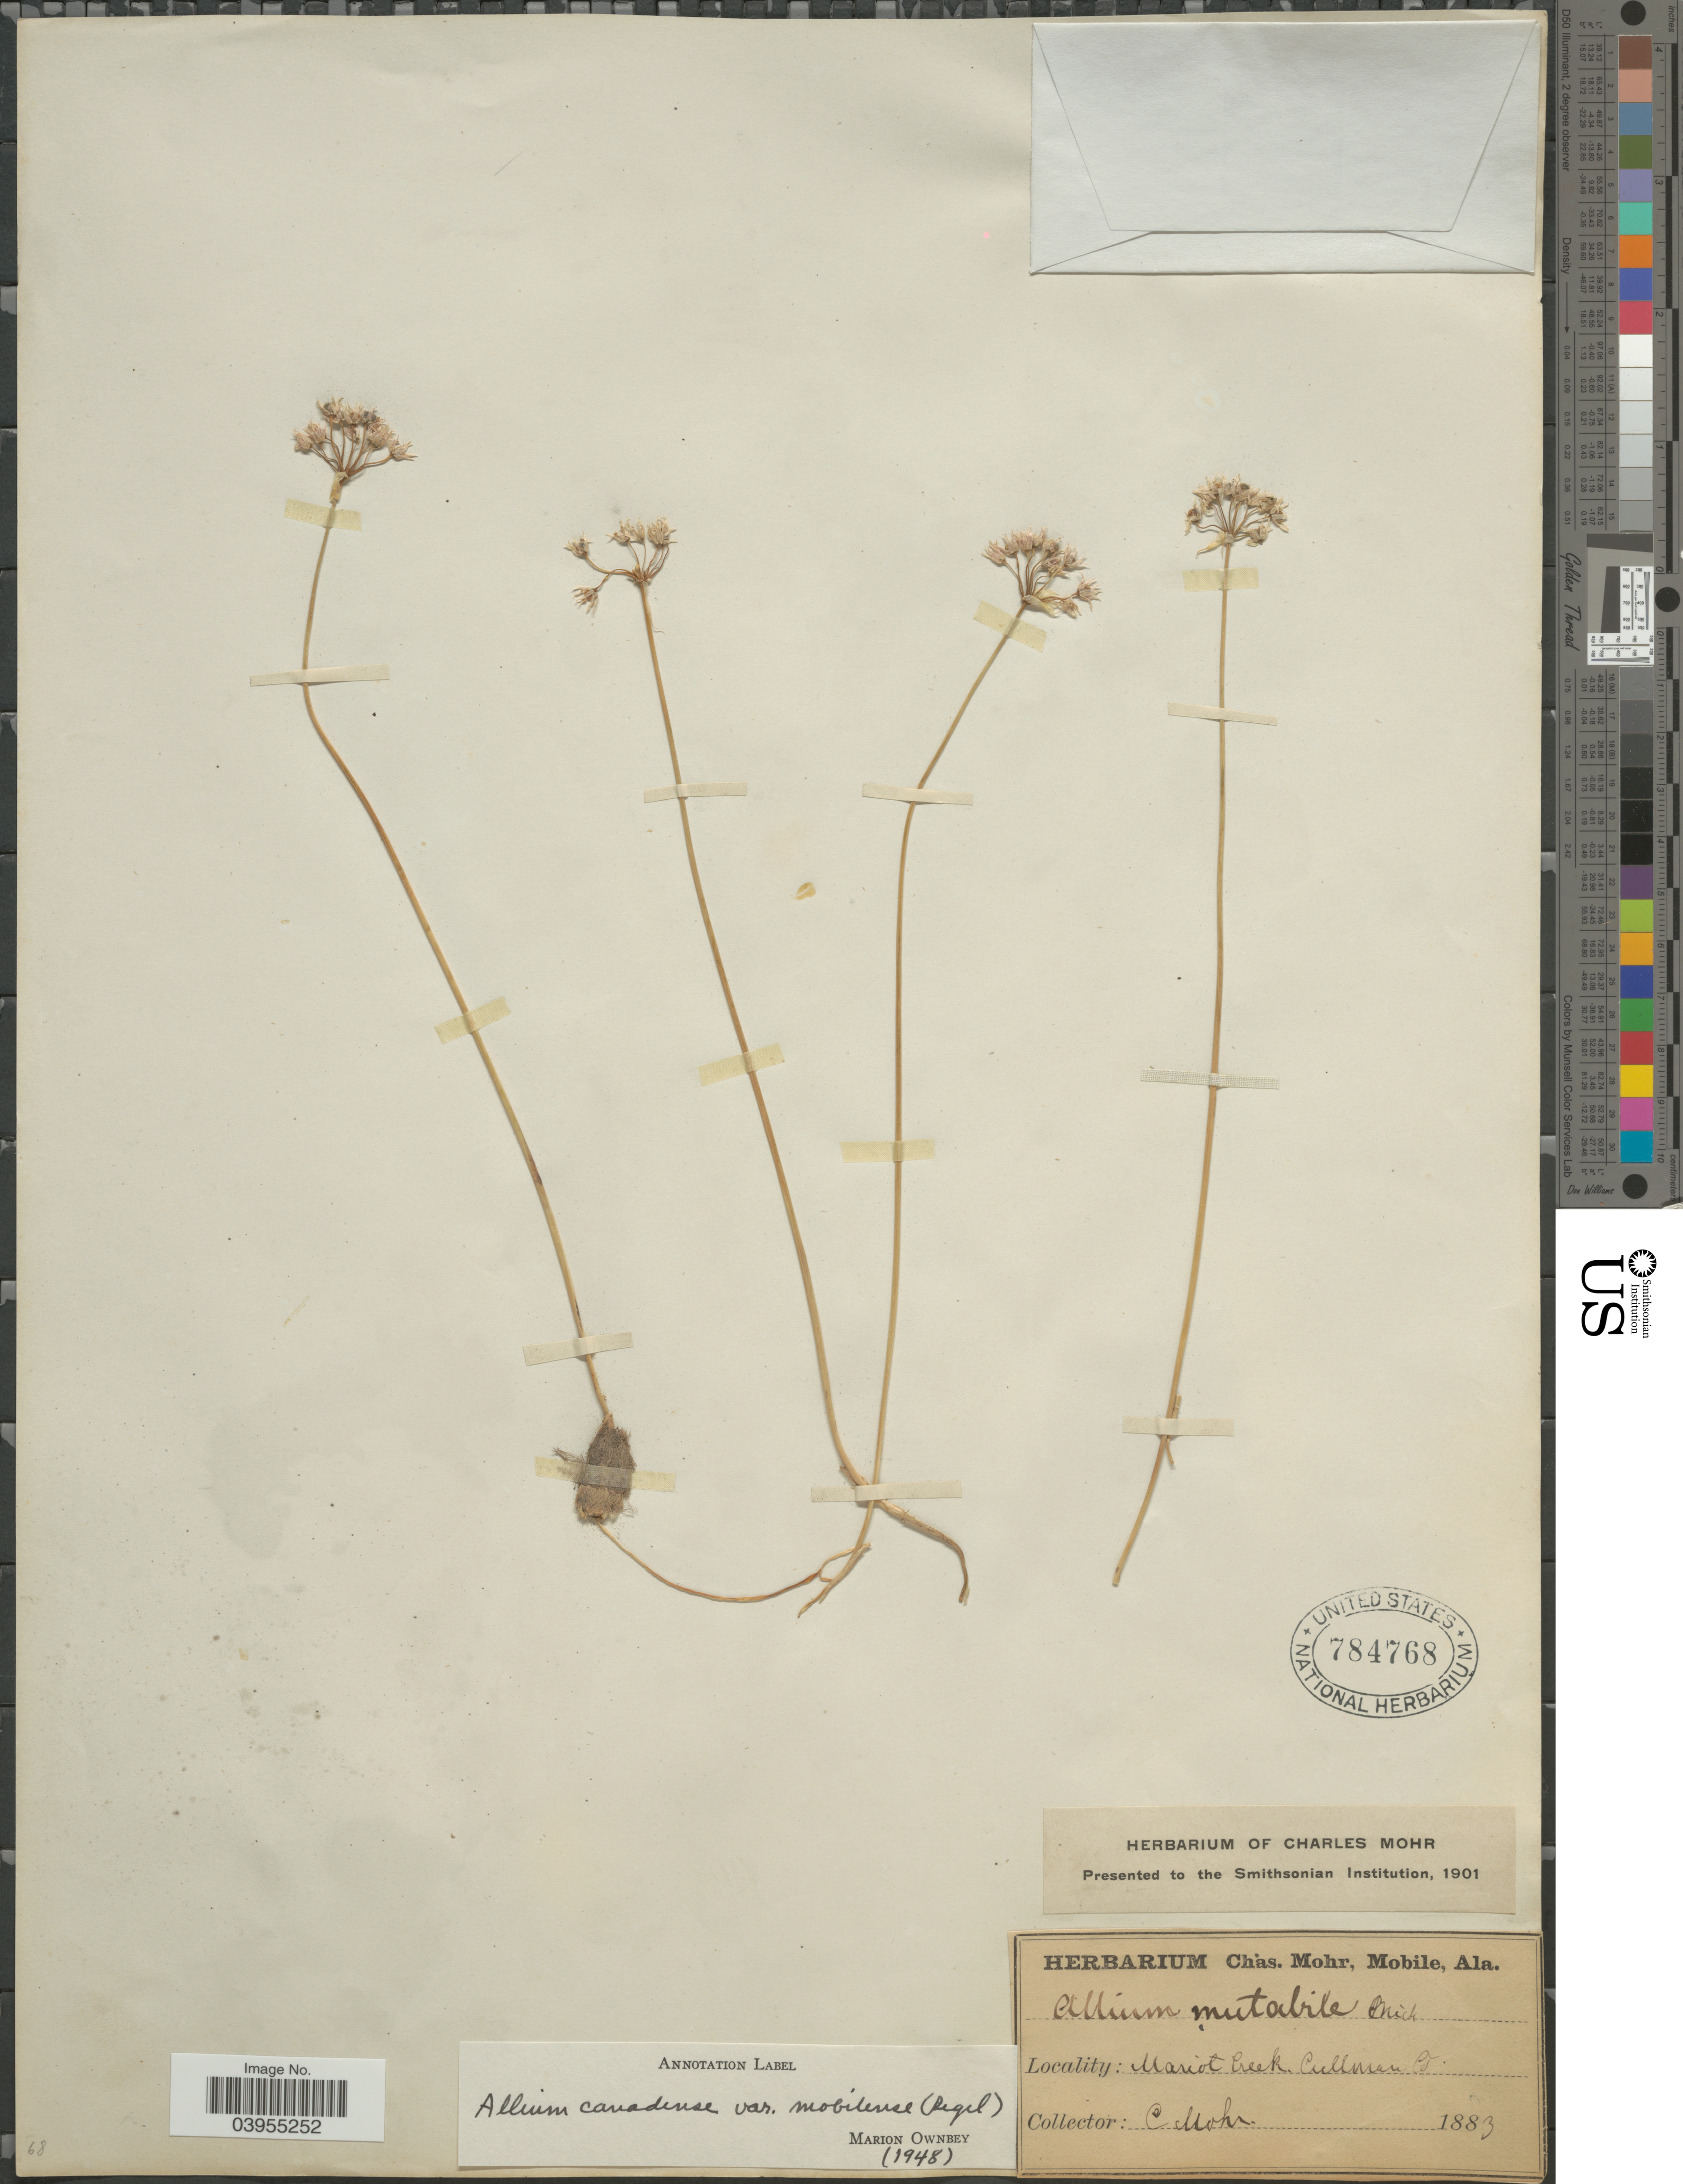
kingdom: Plantae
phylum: Tracheophyta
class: Liliopsida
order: Asparagales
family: Amaryllidaceae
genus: Allium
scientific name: Allium canadense var. mobilense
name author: (Regel) Traub & Ownbey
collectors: Mohr, C. T. (herbarium)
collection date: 1883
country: United States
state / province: Alabama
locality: Mariot Creek. Cullman Co.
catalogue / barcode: US 784768